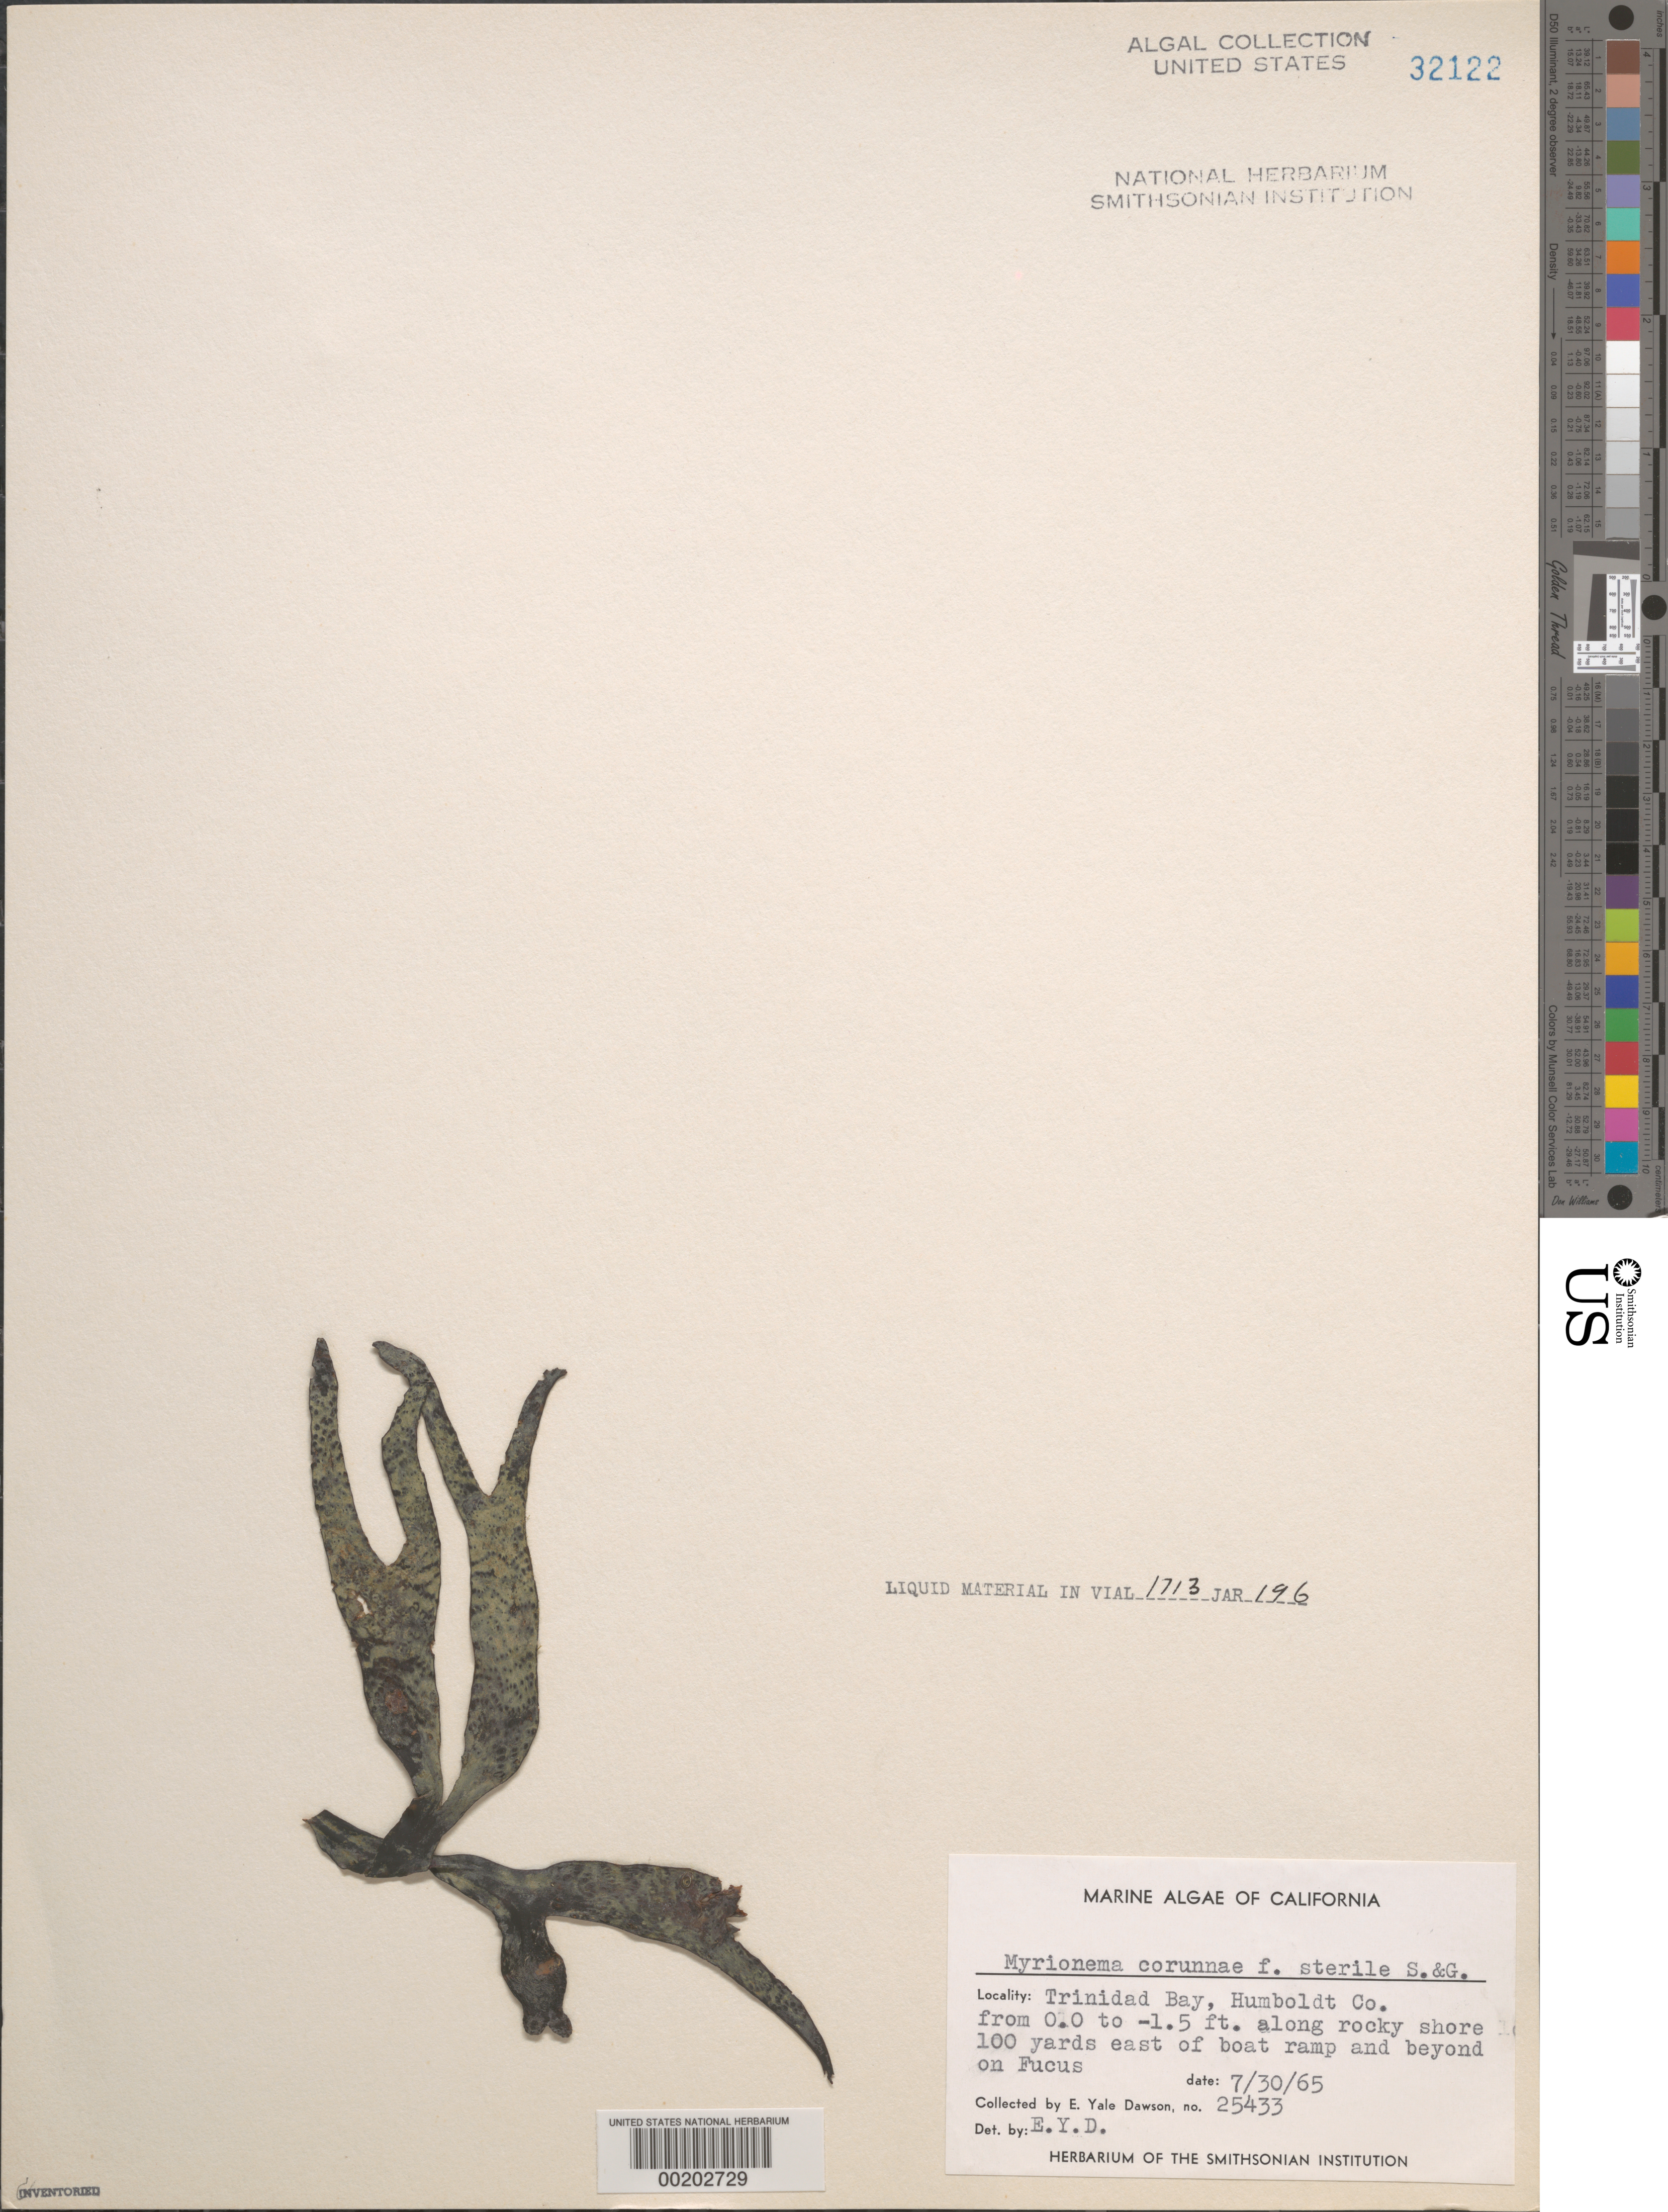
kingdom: Chromista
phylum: Ochrophyta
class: Phaeophyceae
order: Ectocarpales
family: Chordariaceae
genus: Myrionema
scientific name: Myrionema corunnae f. sterile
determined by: Dawson, E. Y.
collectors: E. Y. Dawson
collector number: EYD 25433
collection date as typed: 30 Jul 1965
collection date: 1965-07-30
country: United States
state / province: California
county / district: Humboldt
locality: Trinidad Bay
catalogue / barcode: US 32122